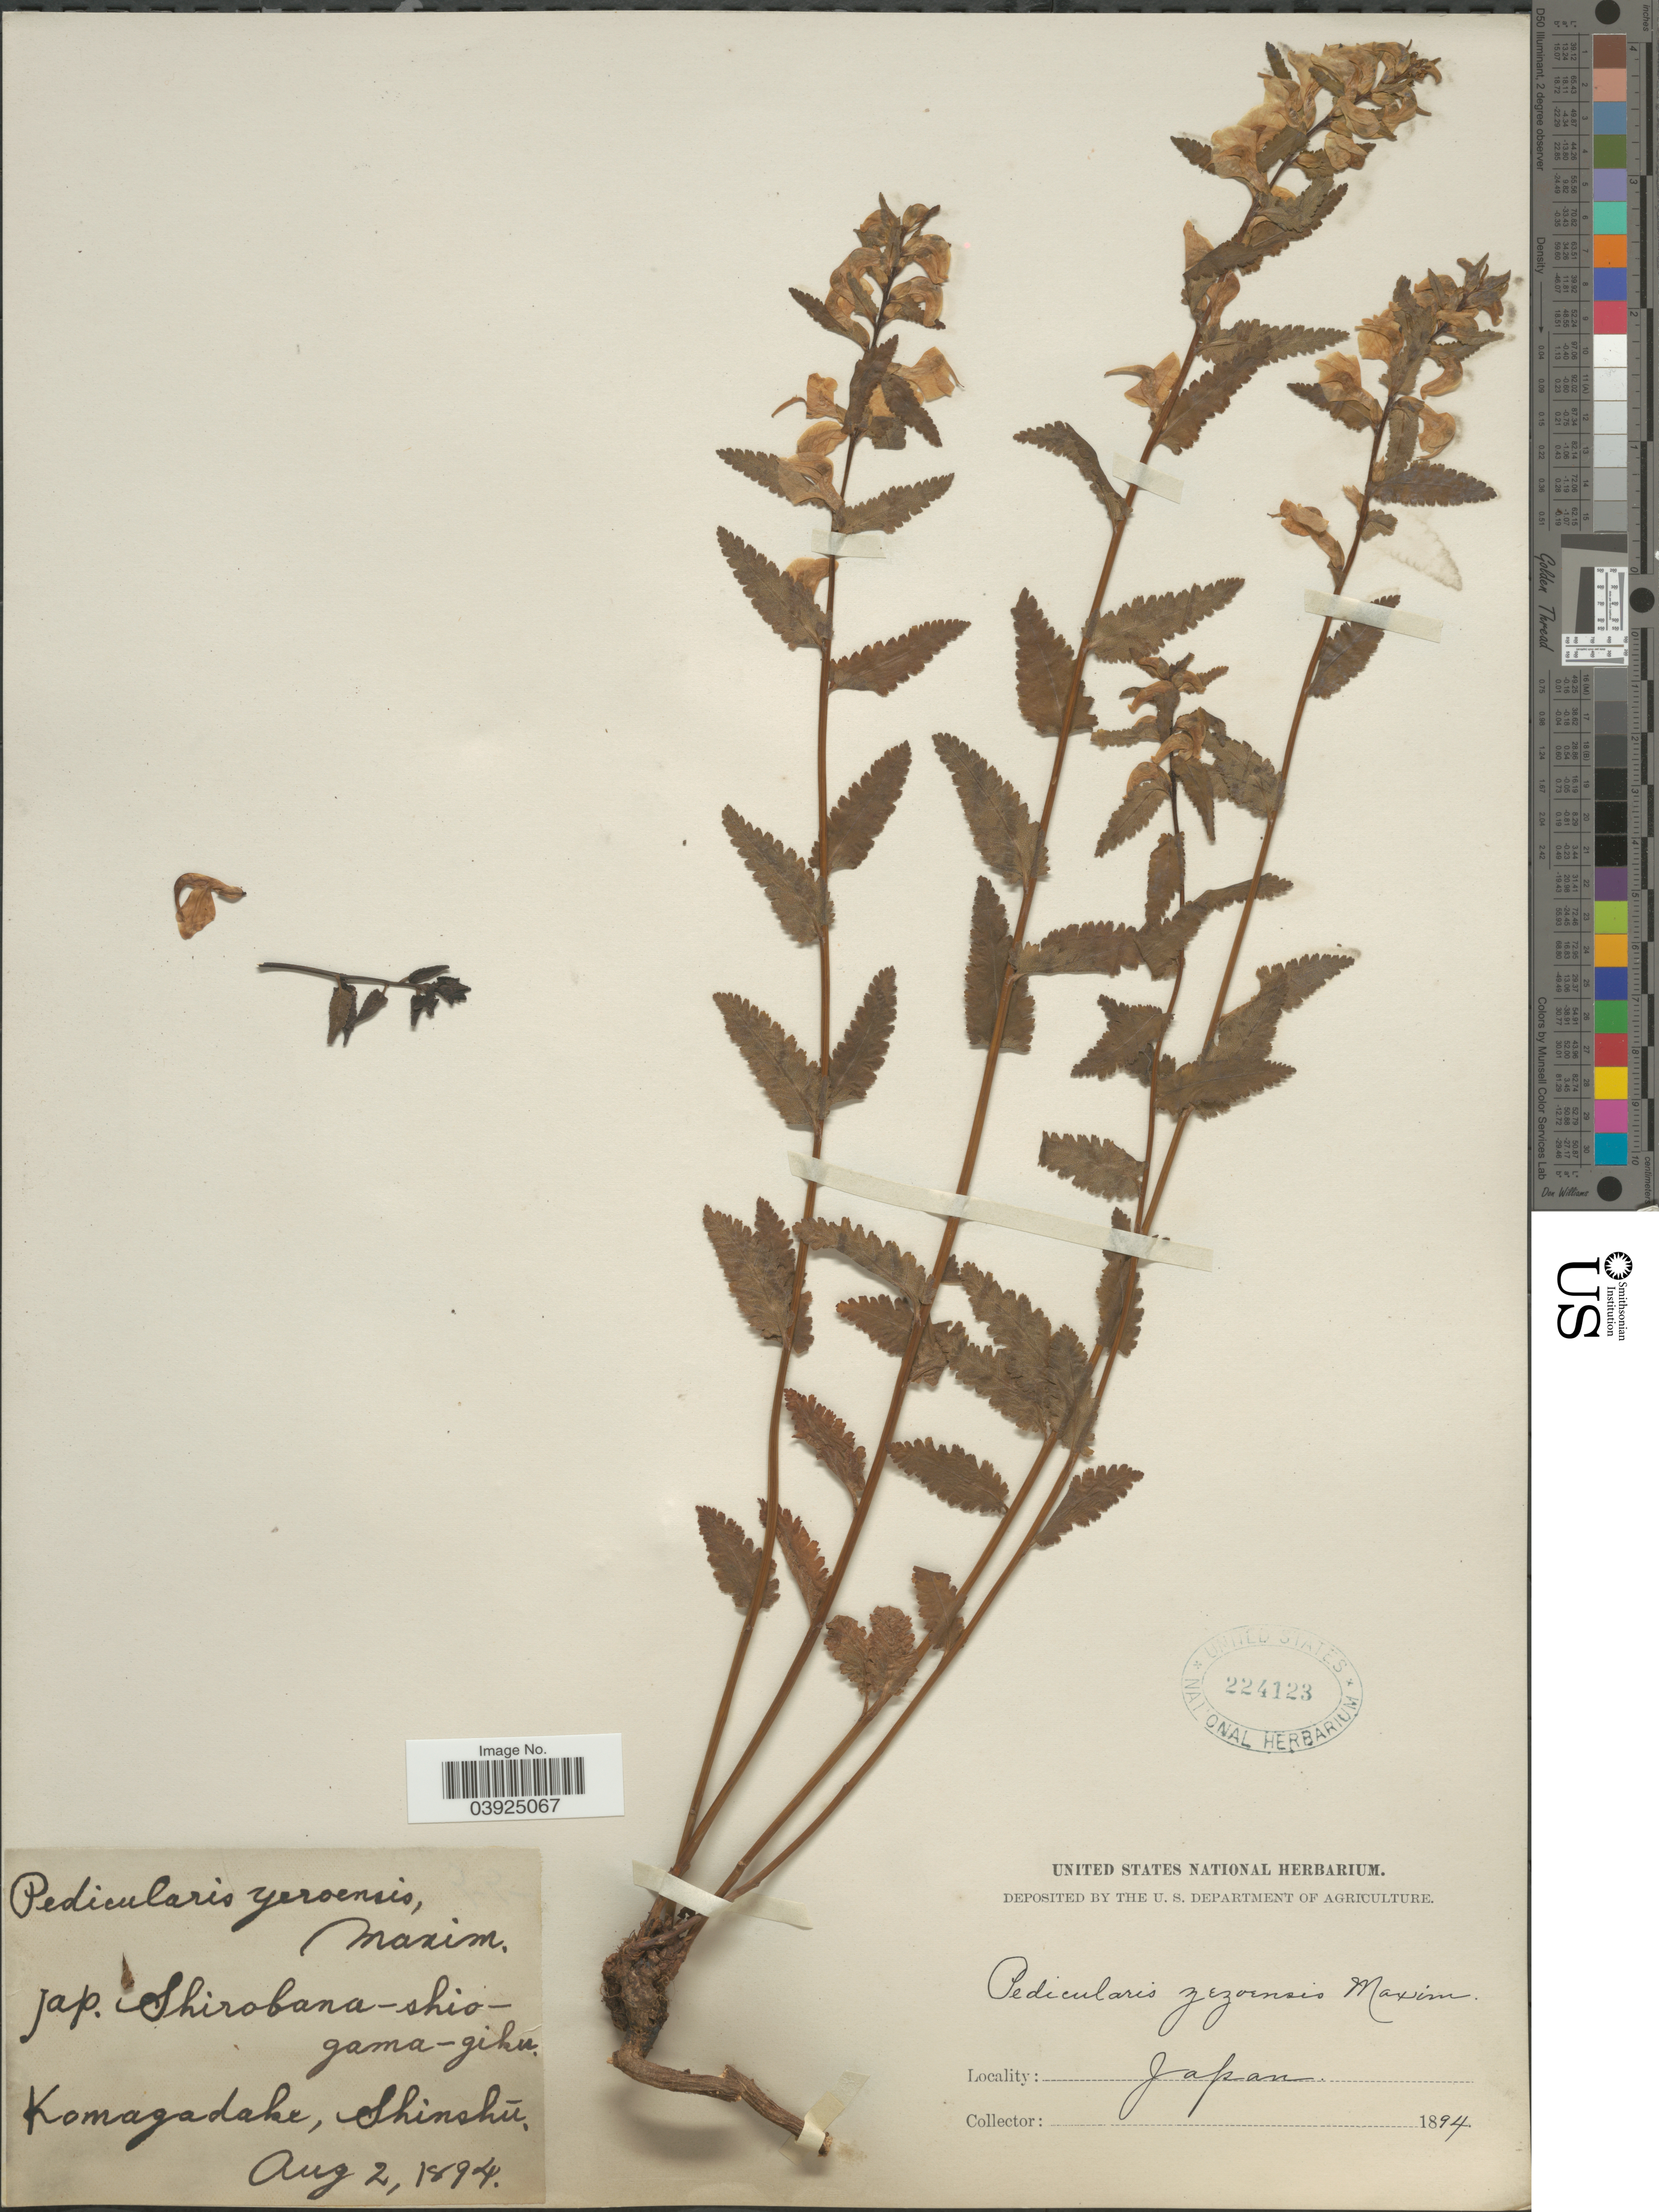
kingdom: Plantae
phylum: Tracheophyta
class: Magnoliopsida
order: Lamiales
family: Orobanchaceae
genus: Pedicularis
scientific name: Pedicularis yezoensis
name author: Maxim.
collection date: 1894-08-02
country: Japan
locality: Komagadake, Shinshū.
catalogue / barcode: US 224123